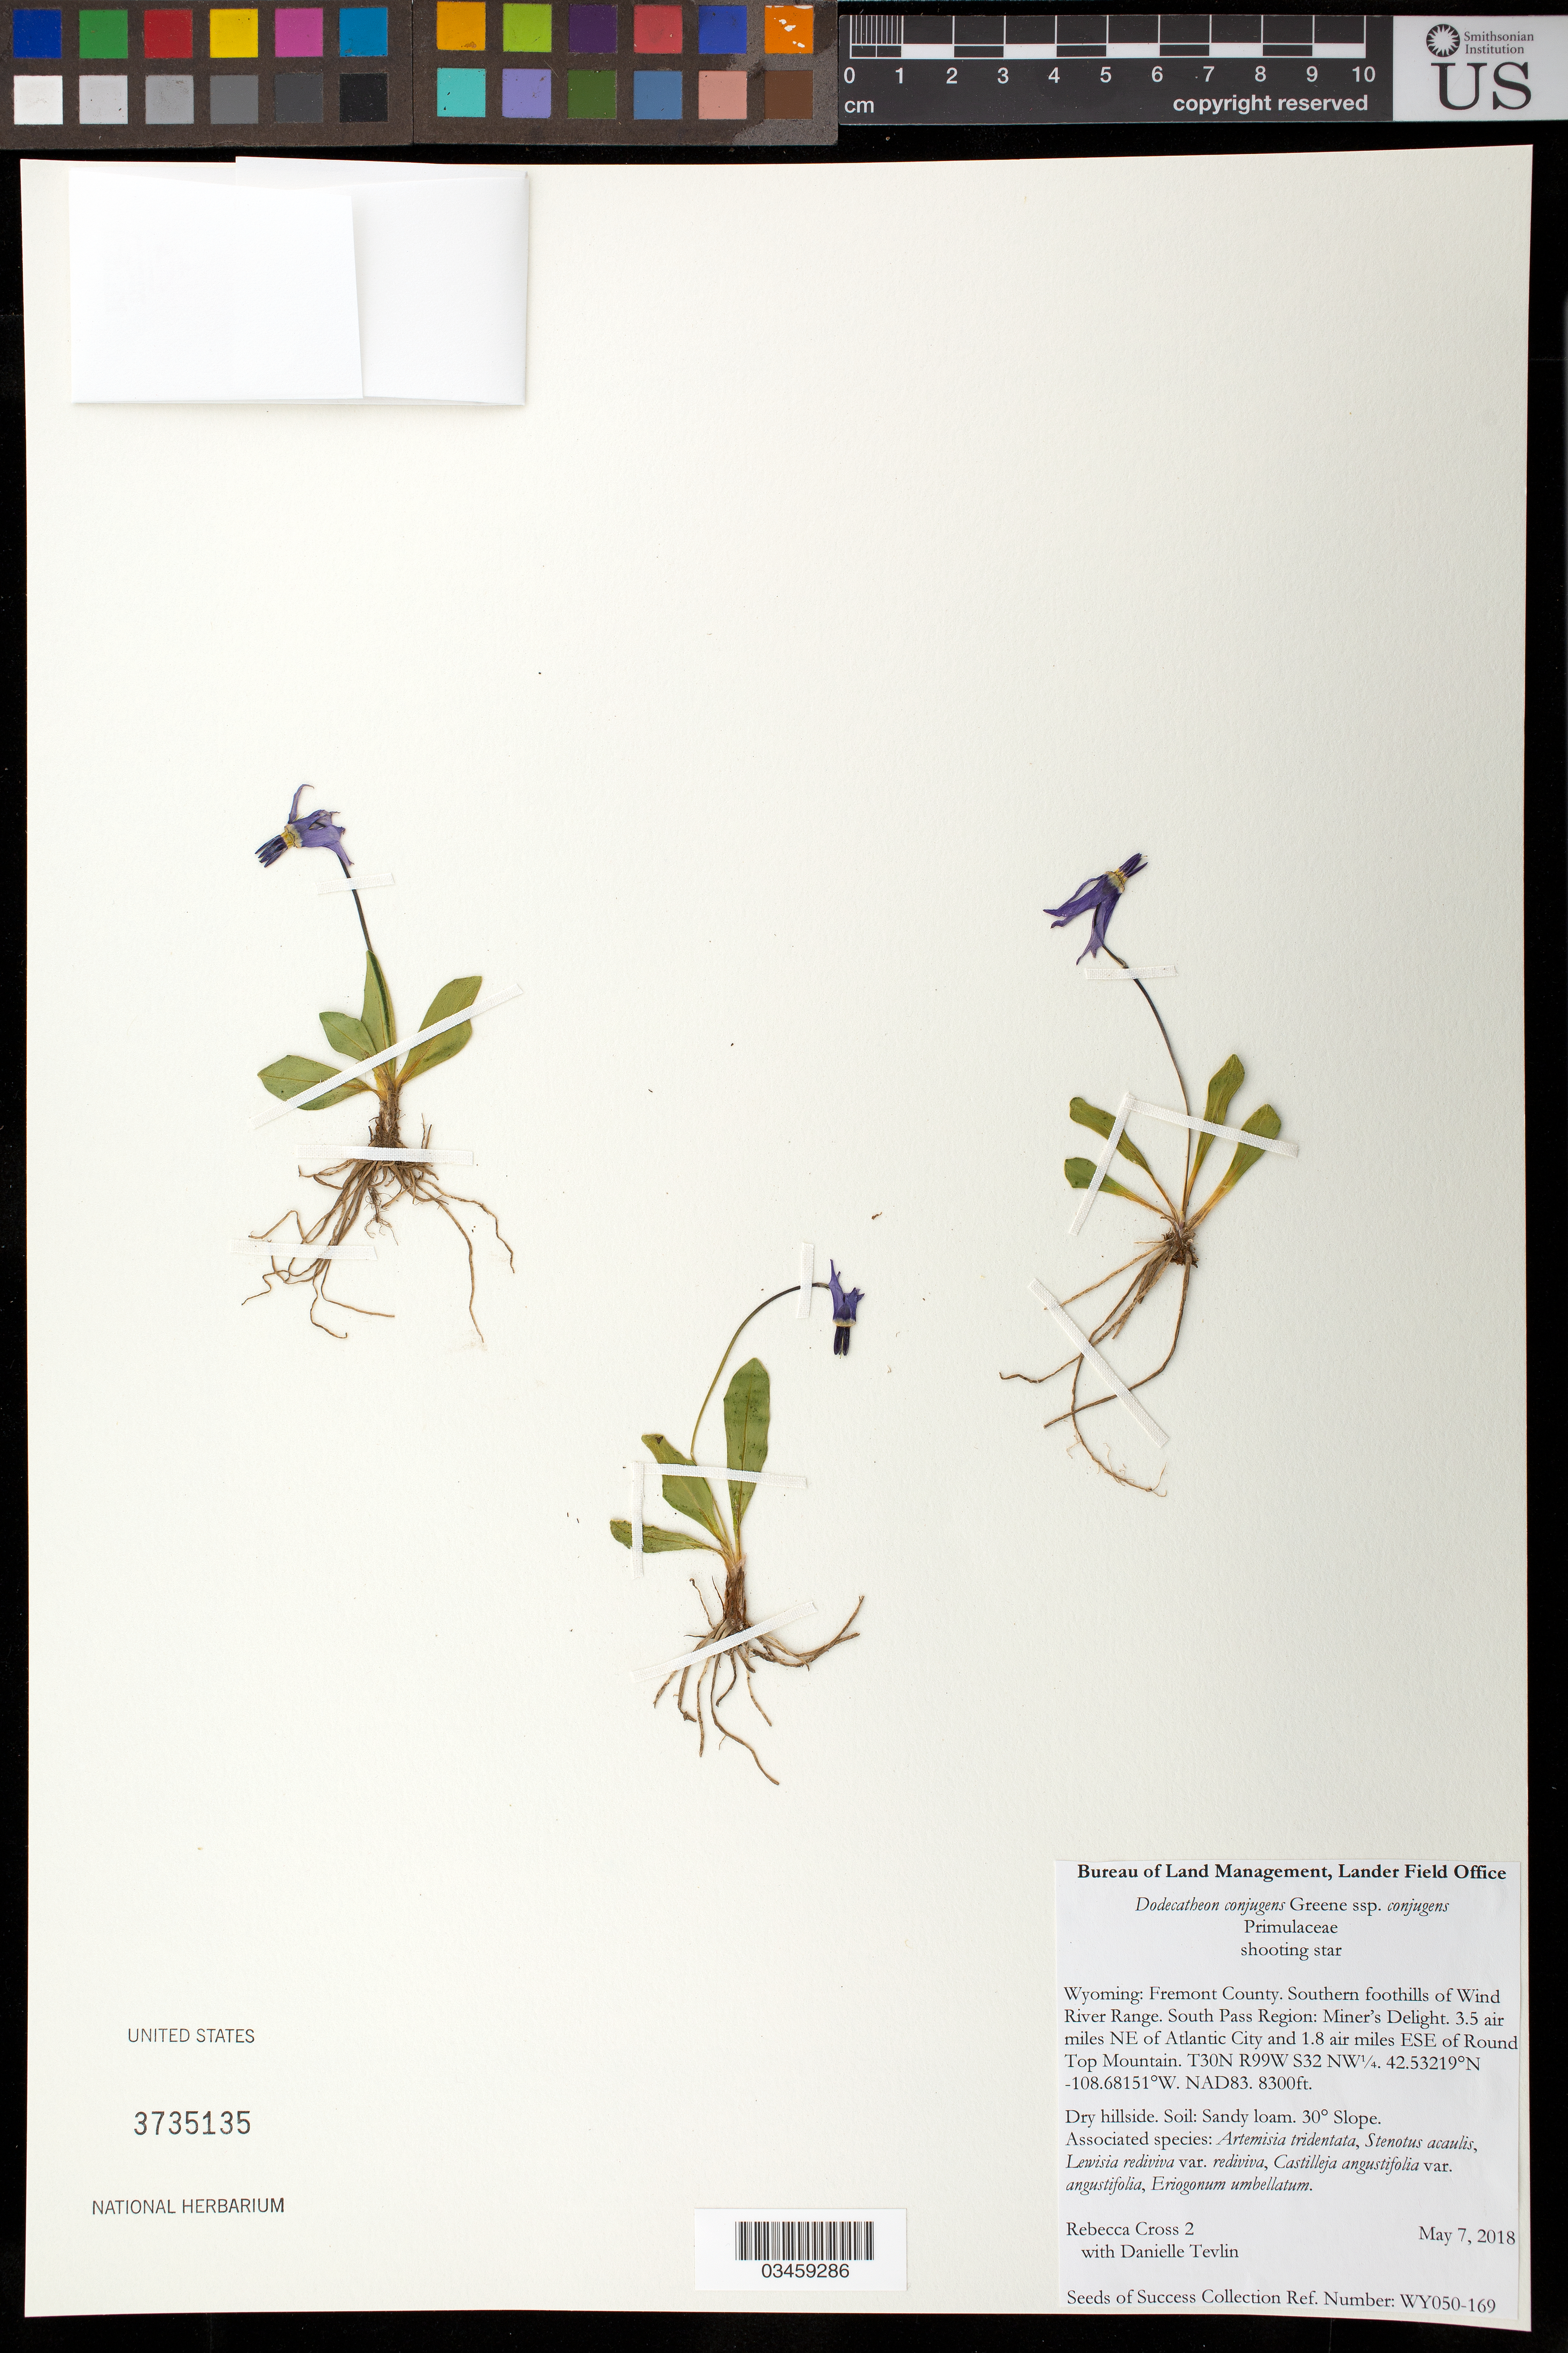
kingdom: Plantae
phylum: Tracheophyta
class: Magnoliopsida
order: Ericales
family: Primulaceae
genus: Dodecatheon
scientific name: Dodecatheon conjugens subsp. conjugens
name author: Greene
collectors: R. Cross & D. Tevlin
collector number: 2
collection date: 2018-05-07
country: United States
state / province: Wyoming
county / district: Fremont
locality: Wind River Range, South Pass region, Miner's Delight. 3.5 air mi. NE from Atlantic City and 1.8 air mi.ESE of Round Top Mt. T30N R99W S32 NW1/4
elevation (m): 2530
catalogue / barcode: US 3735135